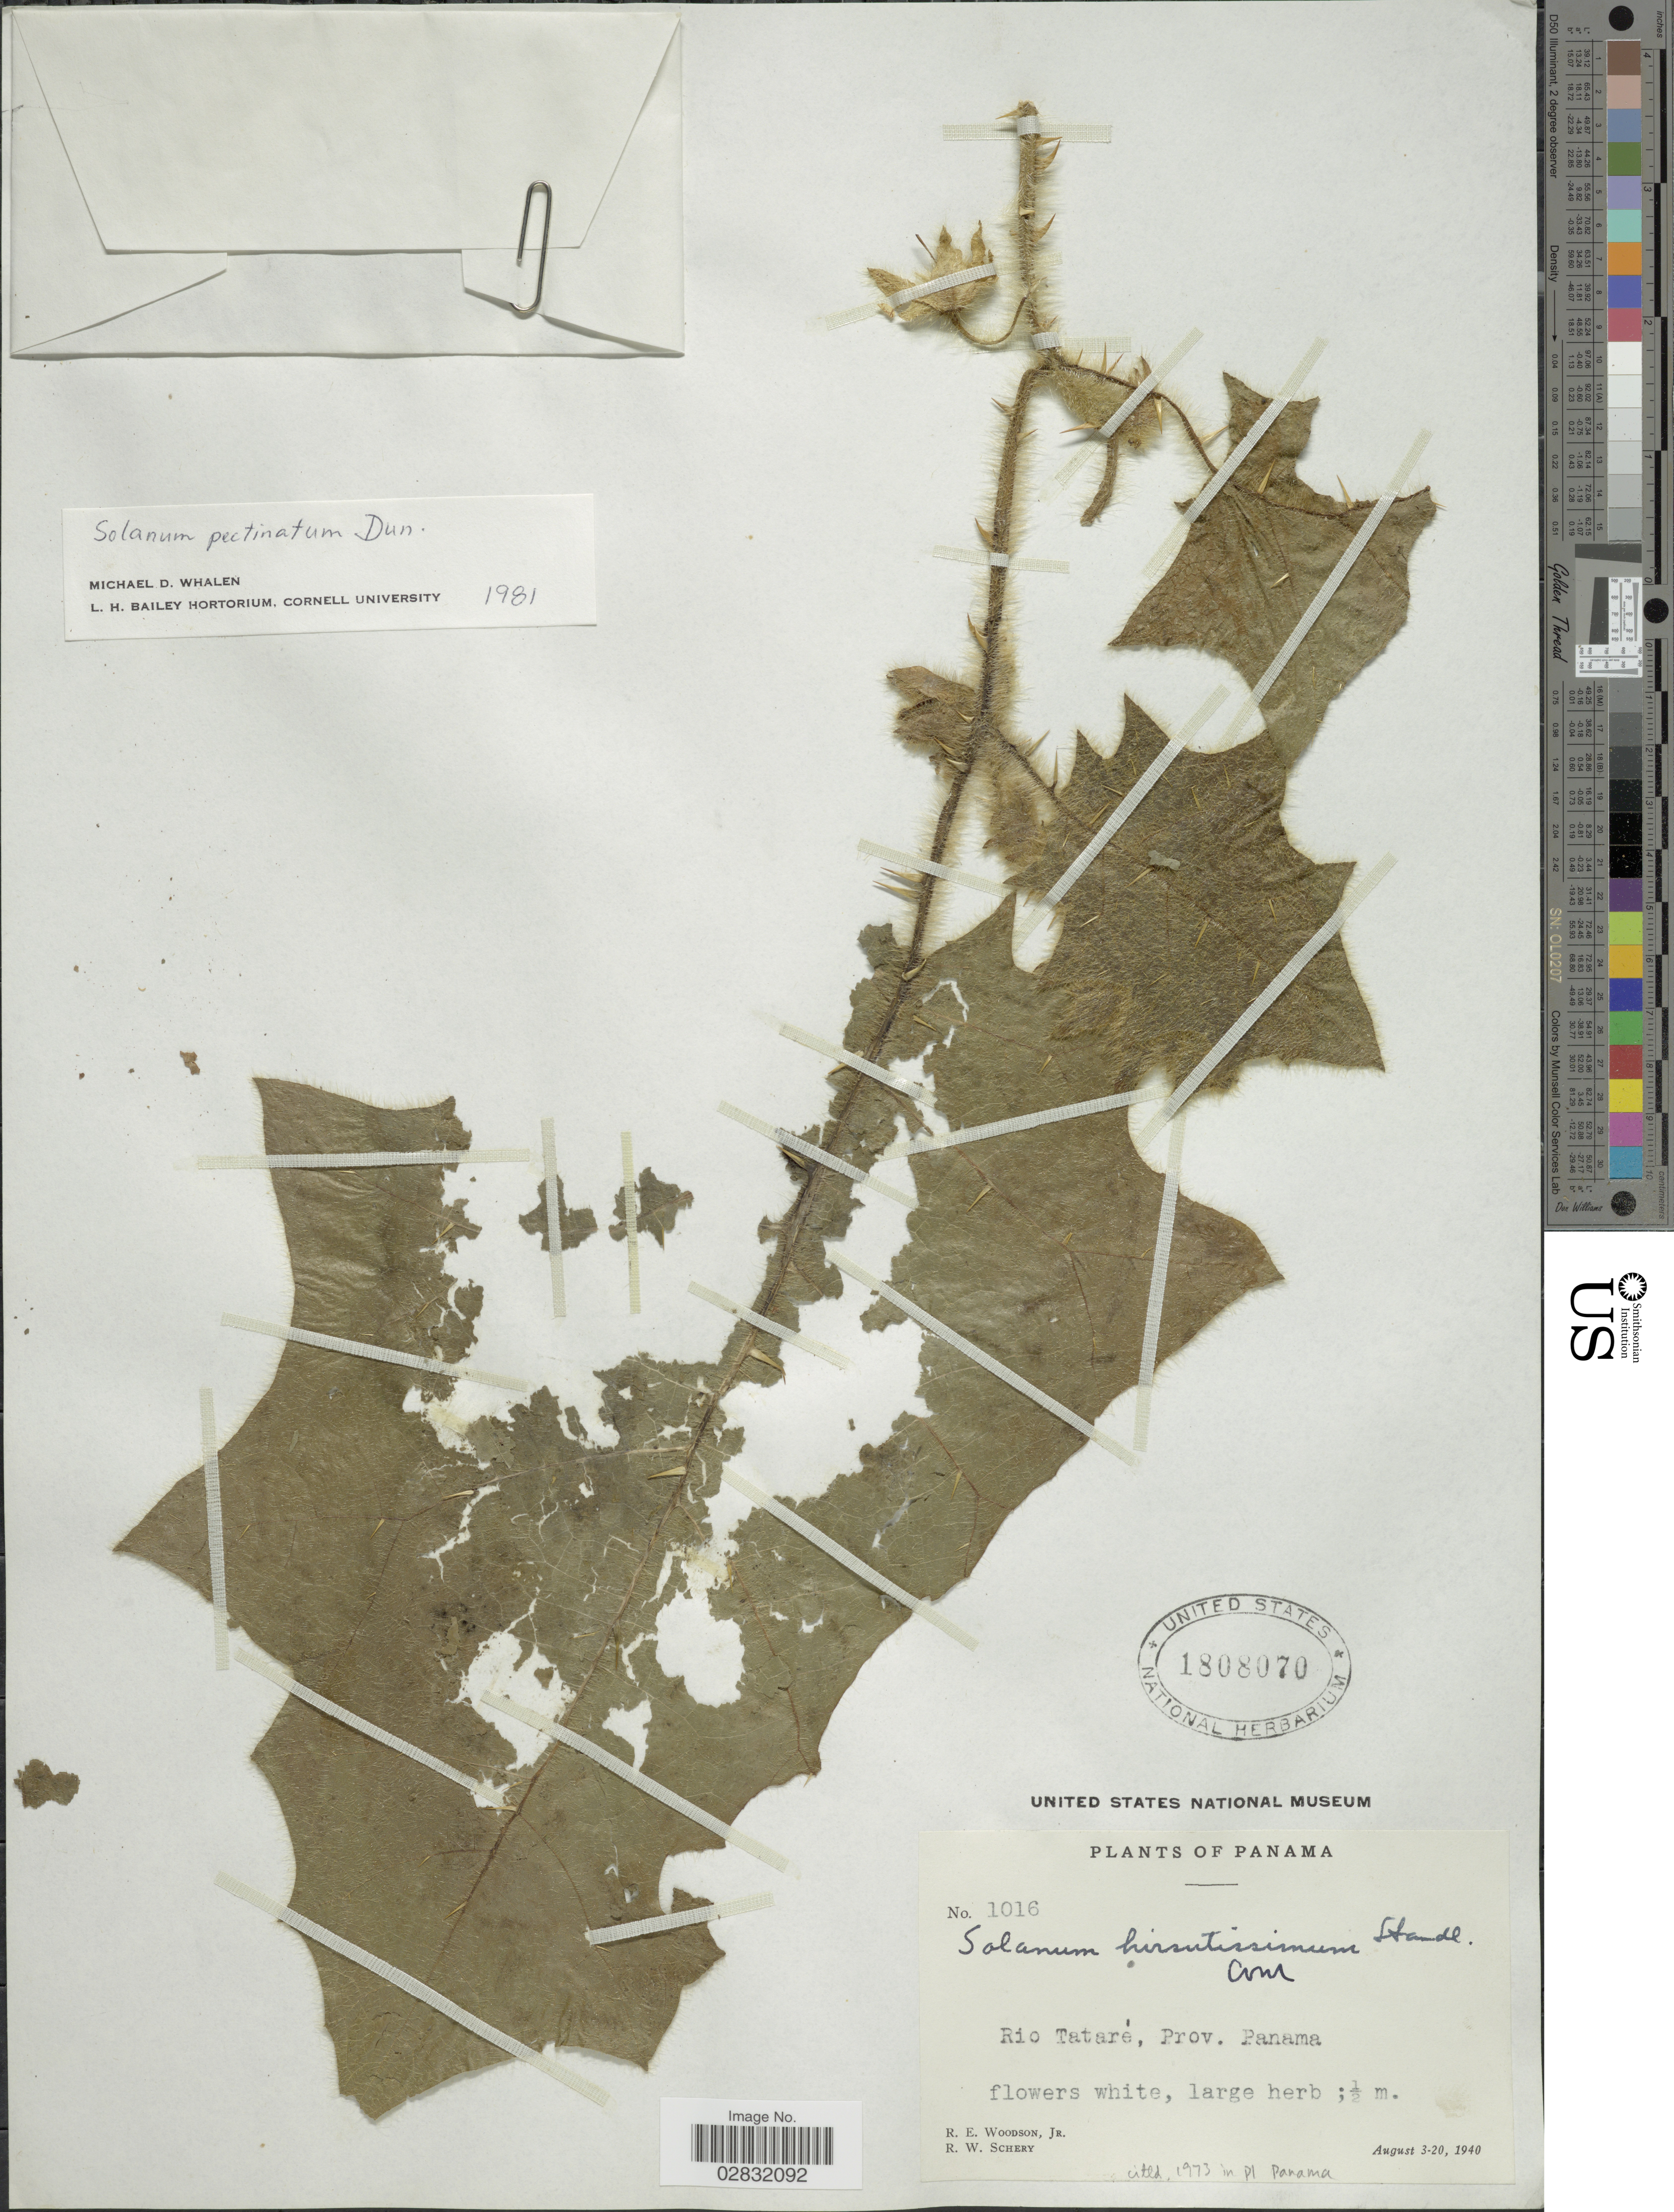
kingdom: Plantae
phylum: Tracheophyta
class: Magnoliopsida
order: Solanales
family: Solanaceae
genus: Solanum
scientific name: Solanum pectinatum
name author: Dunal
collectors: R. E. Woodson & R. W. Schery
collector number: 1016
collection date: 1940-08-03/1940-08-20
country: Panama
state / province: Panamá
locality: Rio Tataré.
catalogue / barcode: US 1808070